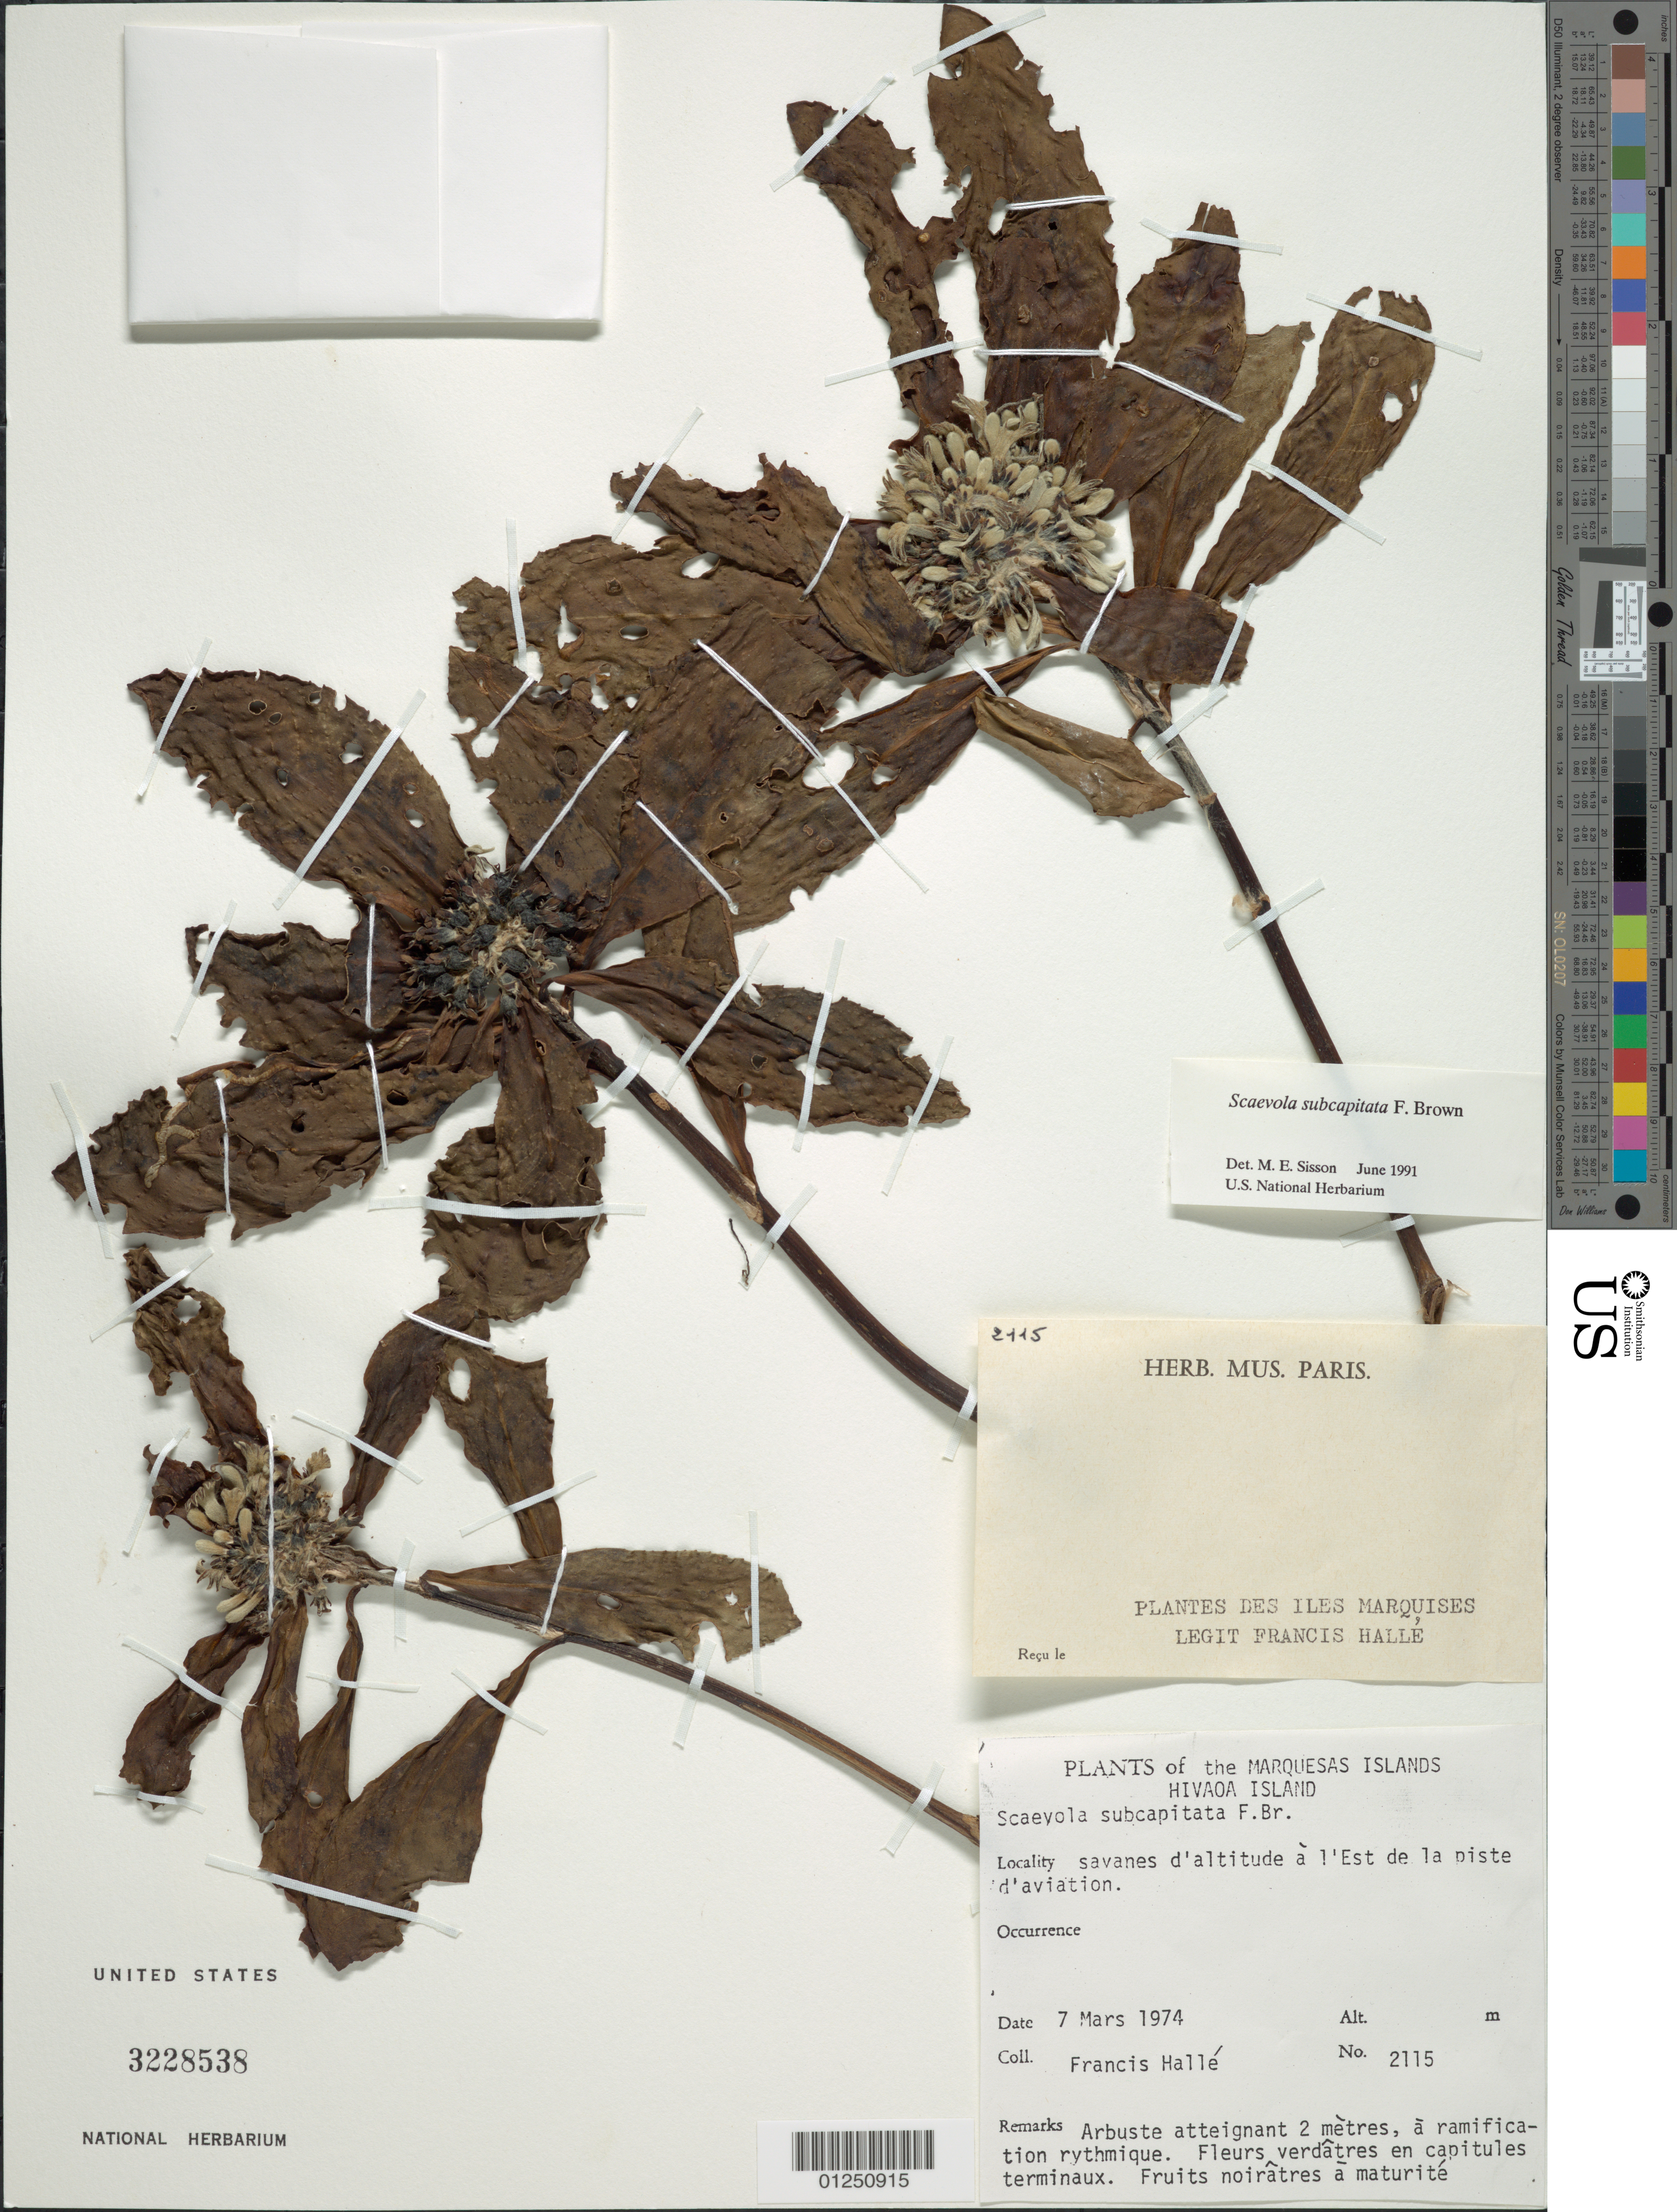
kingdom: Plantae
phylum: Tracheophyta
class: Magnoliopsida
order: Asterales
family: Goodeniaceae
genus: Scaevola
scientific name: Scaevola subcapitata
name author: F. Br.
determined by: Wagner, W. L., (BOT), Smithsonian Institution - National Museum of Natural History (UNITED STATES)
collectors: F. Hallé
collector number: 2115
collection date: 1974-03-07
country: French Polynesia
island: Hiva Oa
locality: Savanes d'altitude à l'est de la piste d'aviation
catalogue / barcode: US 3228538